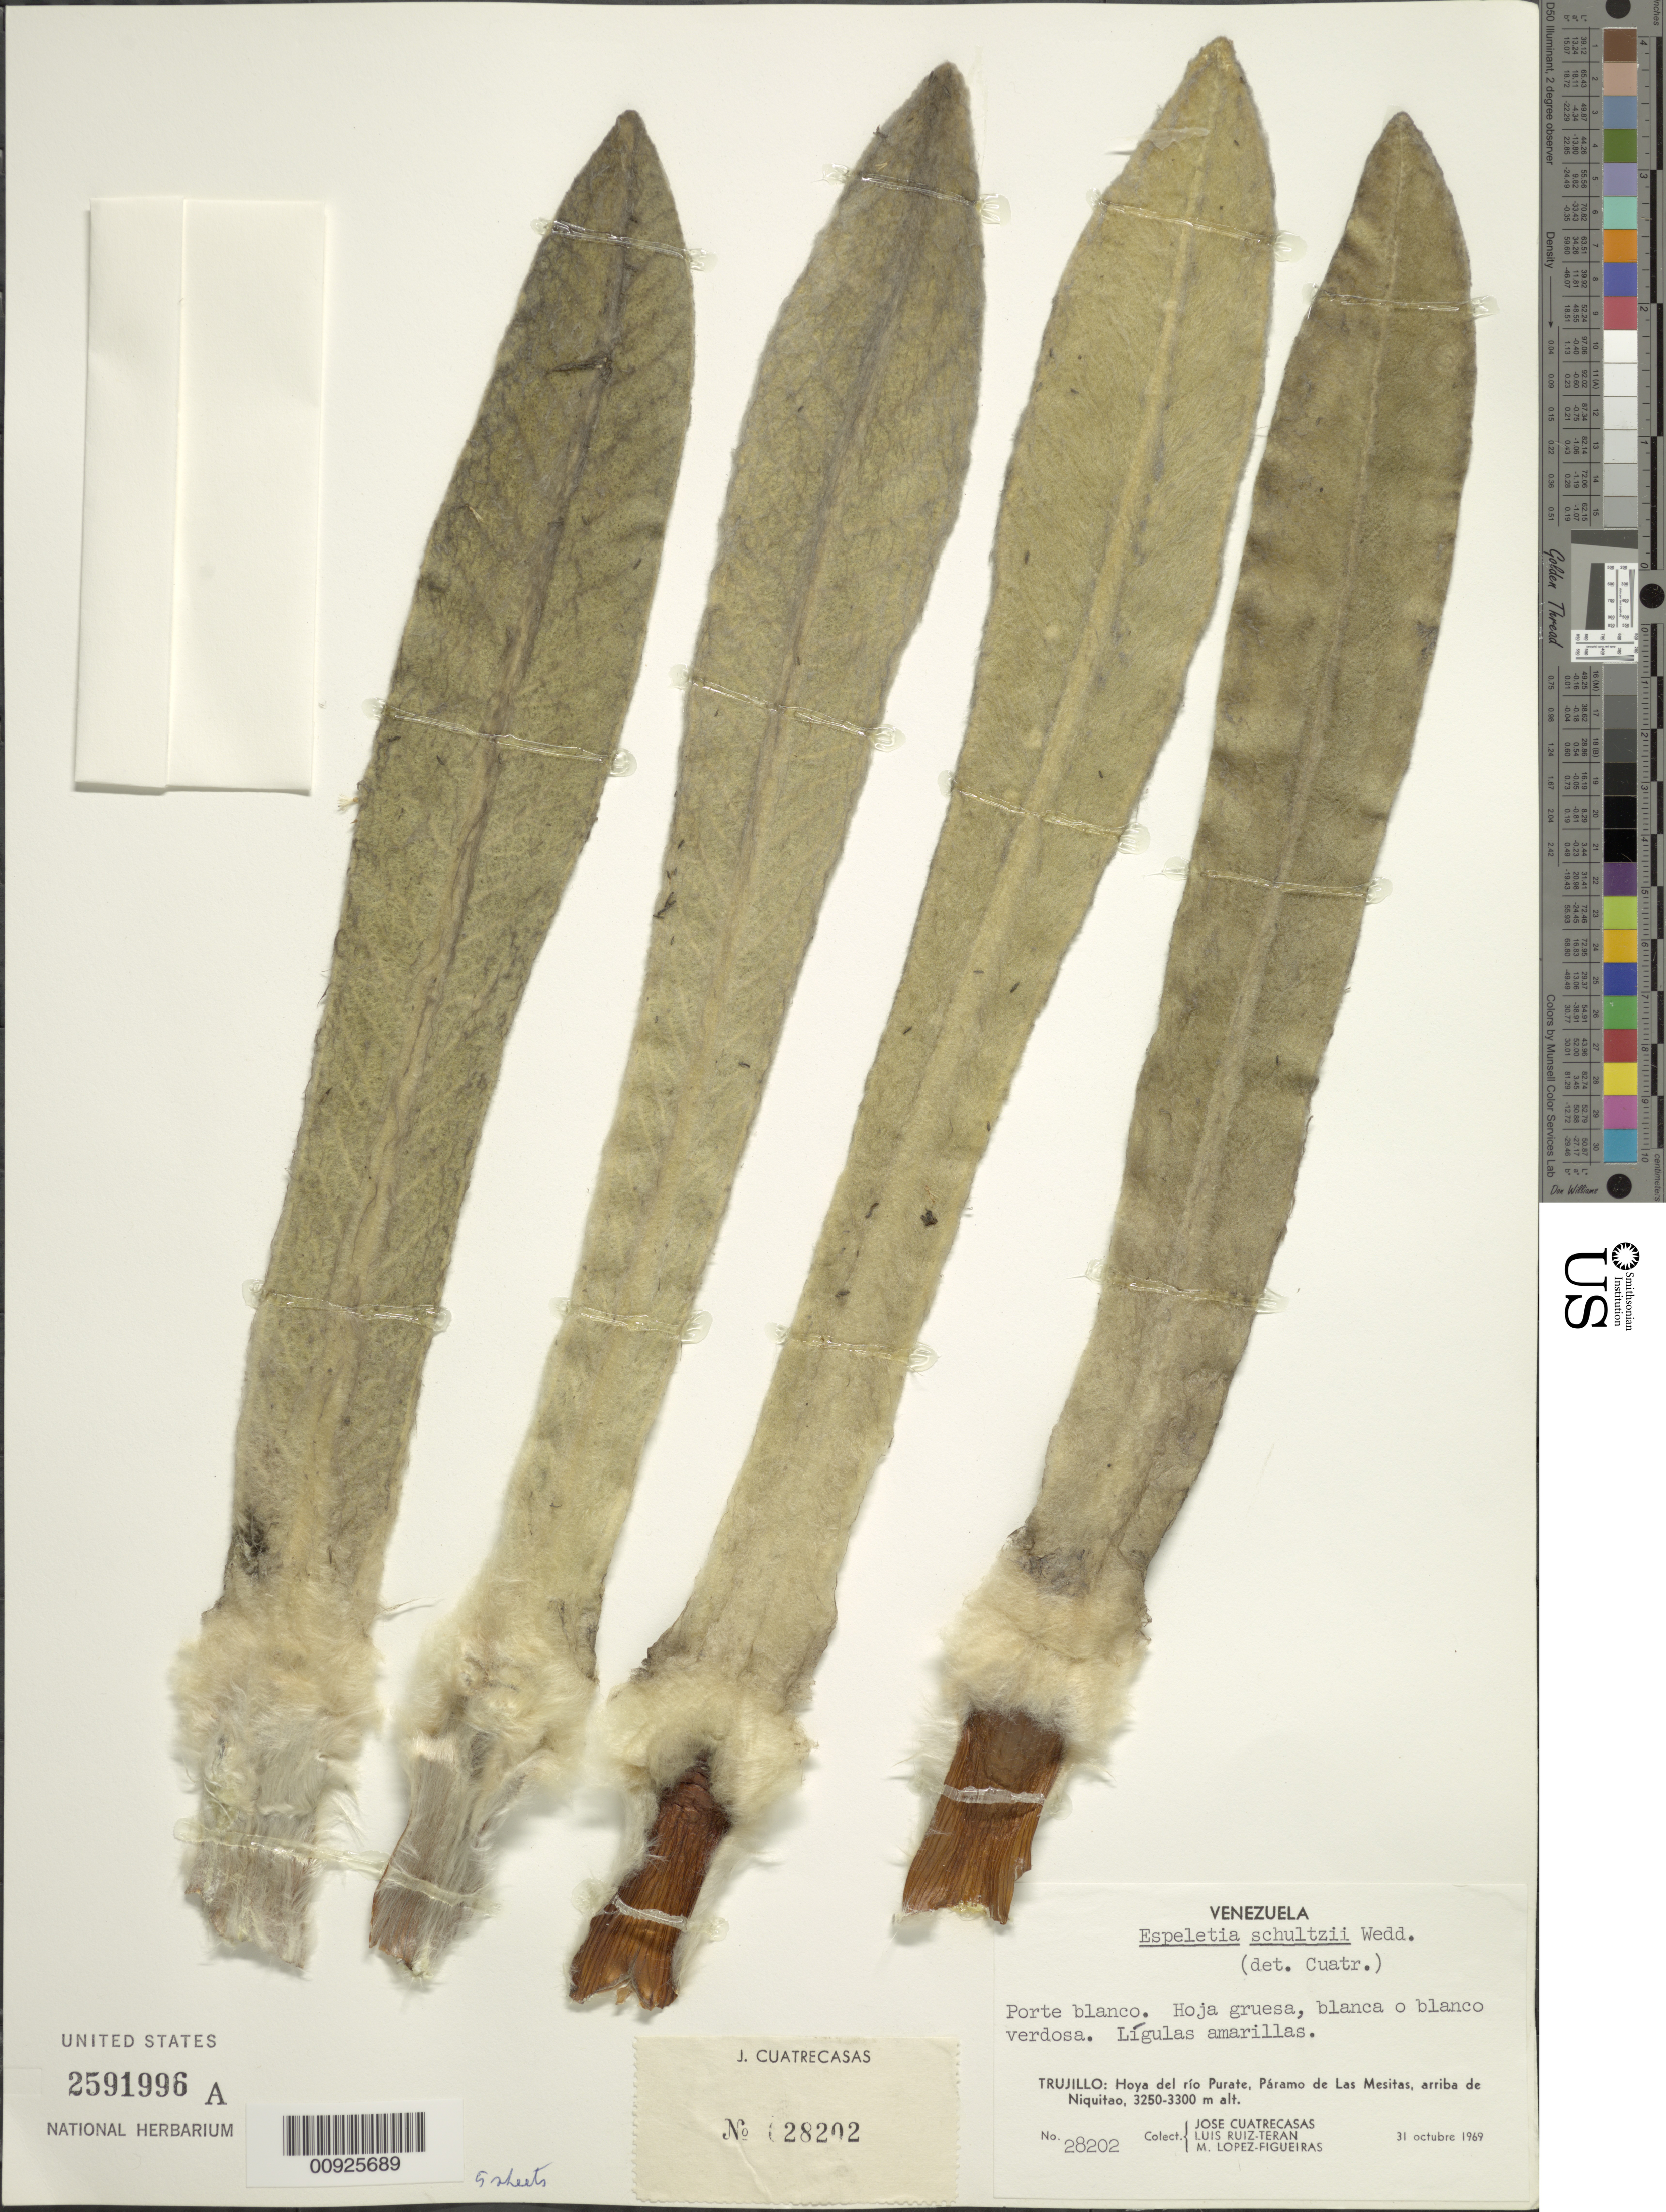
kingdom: Plantae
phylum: Tracheophyta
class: Magnoliopsida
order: Asterales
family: Asteraceae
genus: Espeletia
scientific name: Espeletia schultzii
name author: Wedd.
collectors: J. Cuatrecasas, L. E. Ruíz-Terán & M. López Figueiras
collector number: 28202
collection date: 1969-10-31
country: Venezuela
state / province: Trujillo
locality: P. de las Mesitas. Hoya del Río Purate, Páramo de las Mesitas, arriba de Niquitao.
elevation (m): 3250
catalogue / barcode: US 2591996A